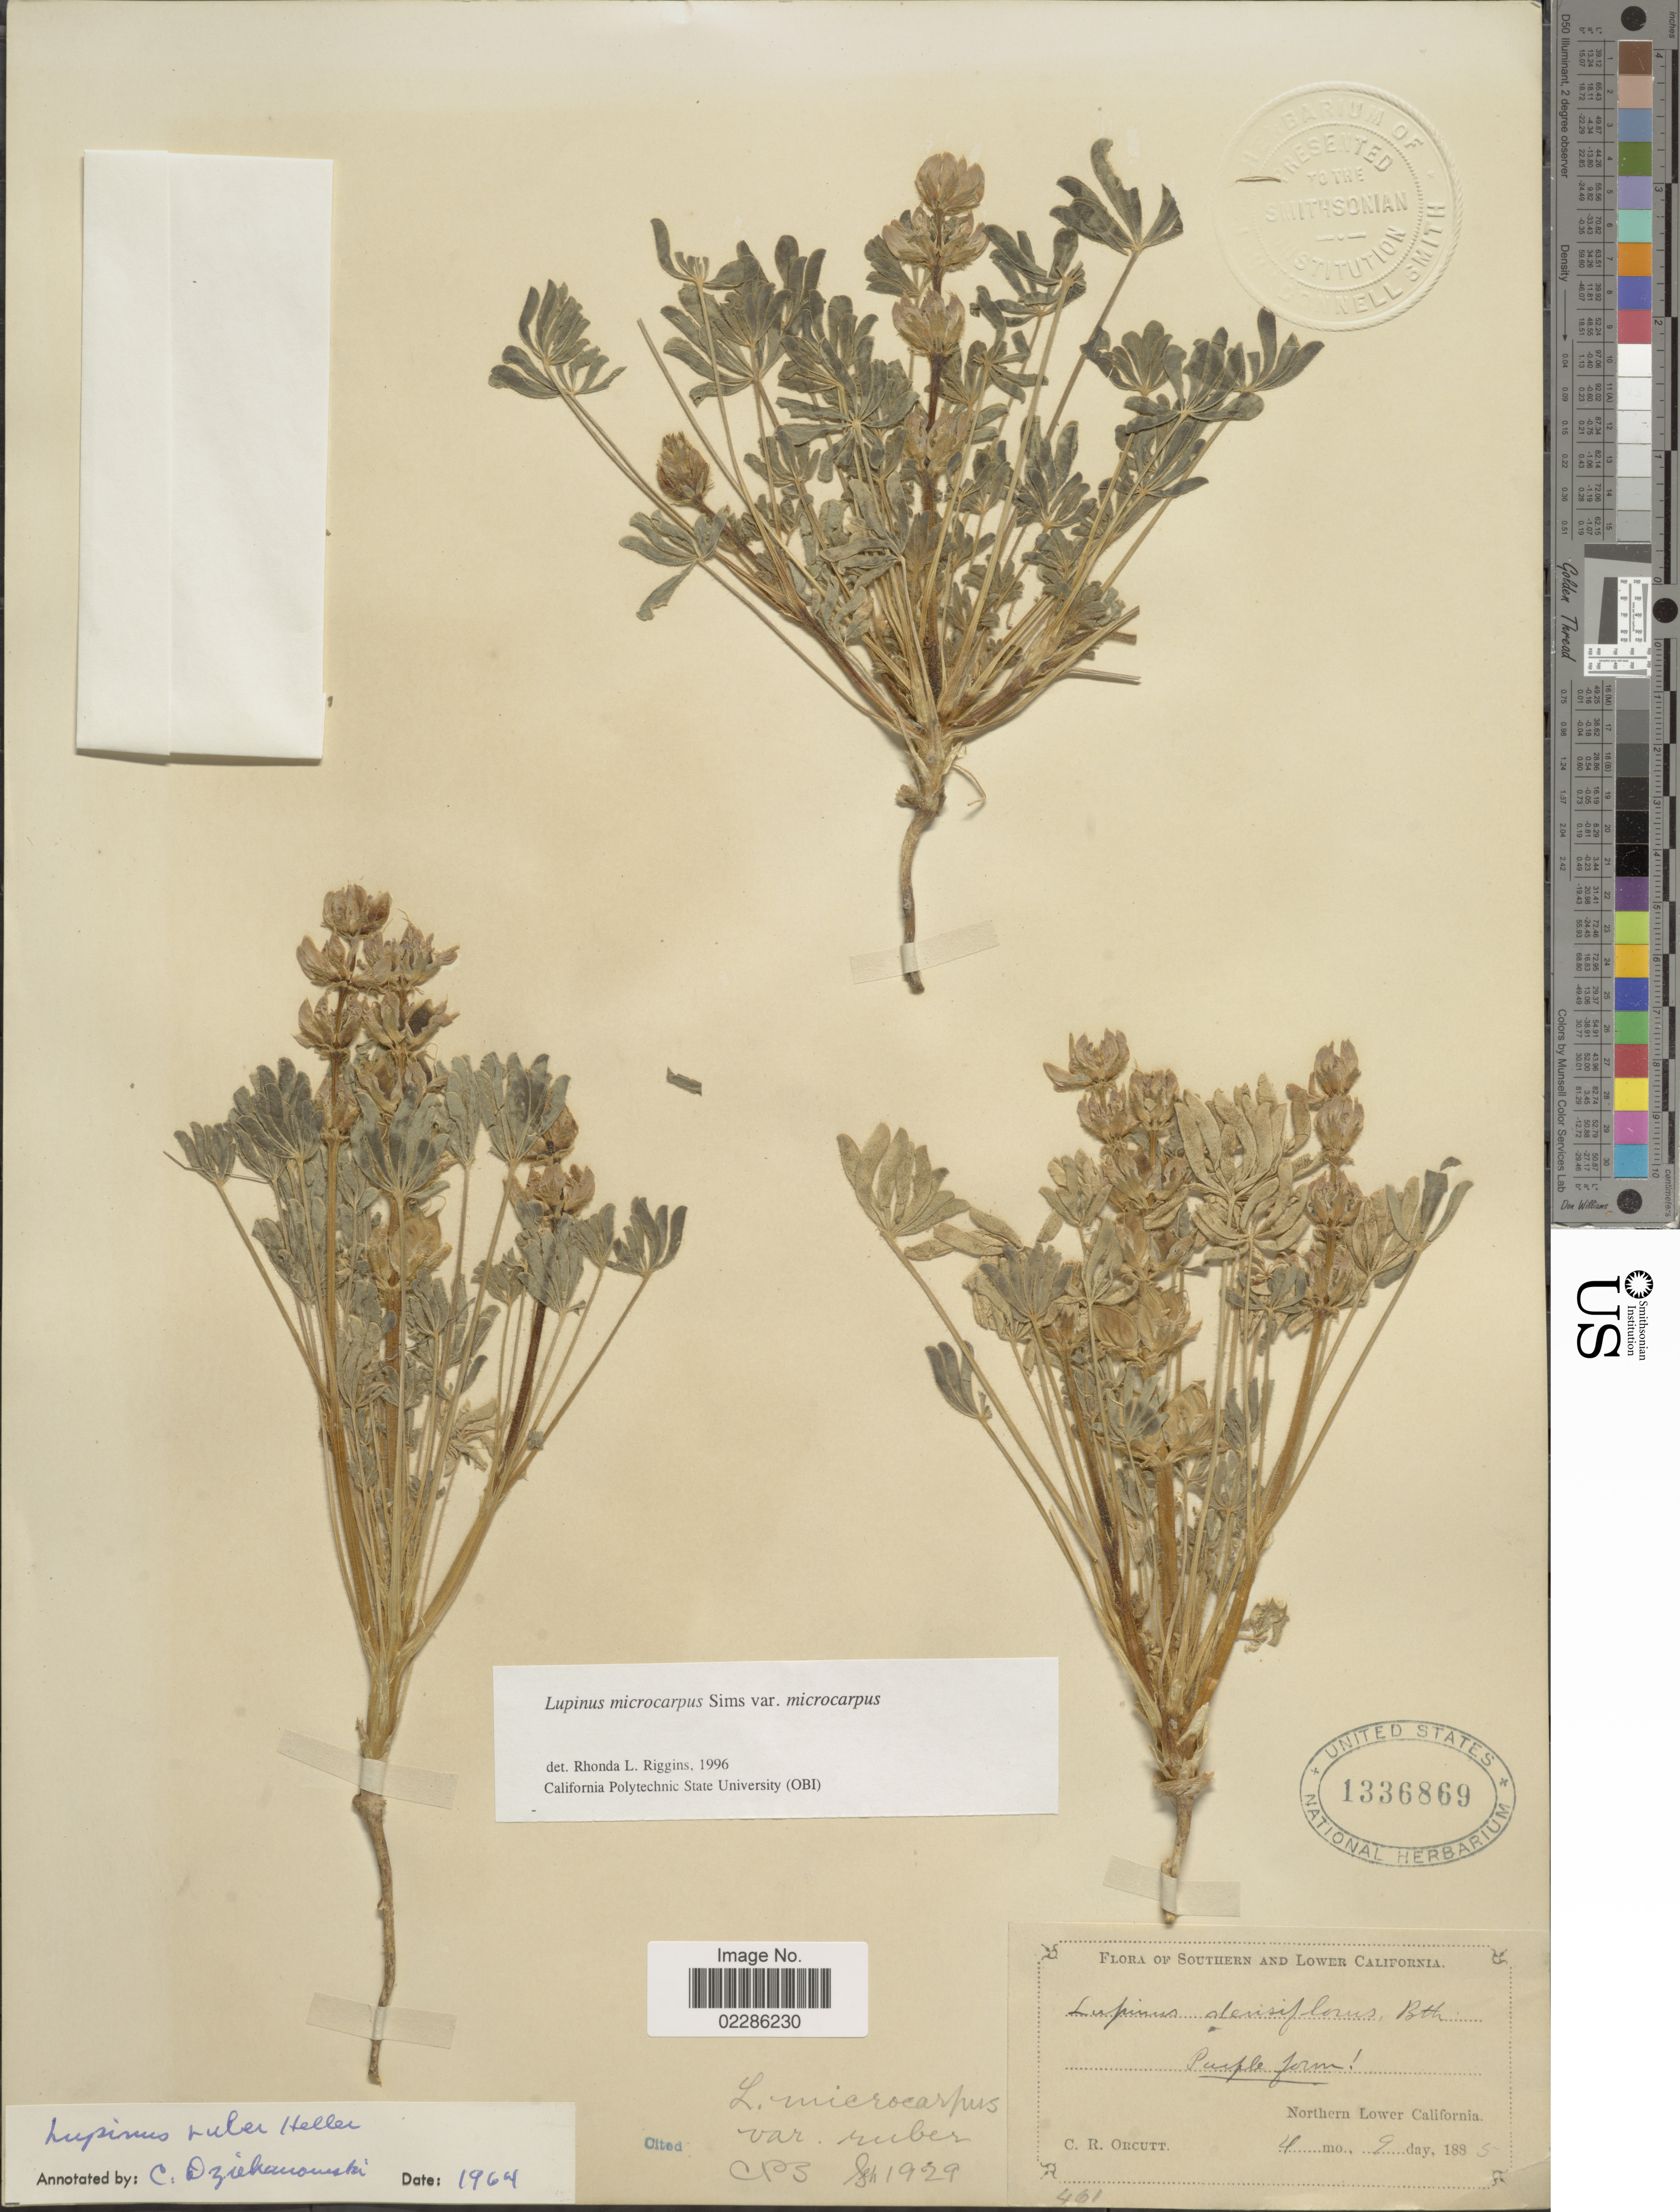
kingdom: Plantae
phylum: Tracheophyta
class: Magnoliopsida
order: Fabales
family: Fabaceae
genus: Lupinus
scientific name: Lupinus microcarpus var. microcarpus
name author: Sims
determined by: Riggins, R. L., (OBI), California Polytechnic State University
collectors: C. R. Orcutt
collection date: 1885-04-09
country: Mexico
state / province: Baja California Norte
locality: Southern and Lower California, Northern Lower California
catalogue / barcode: US 1336869